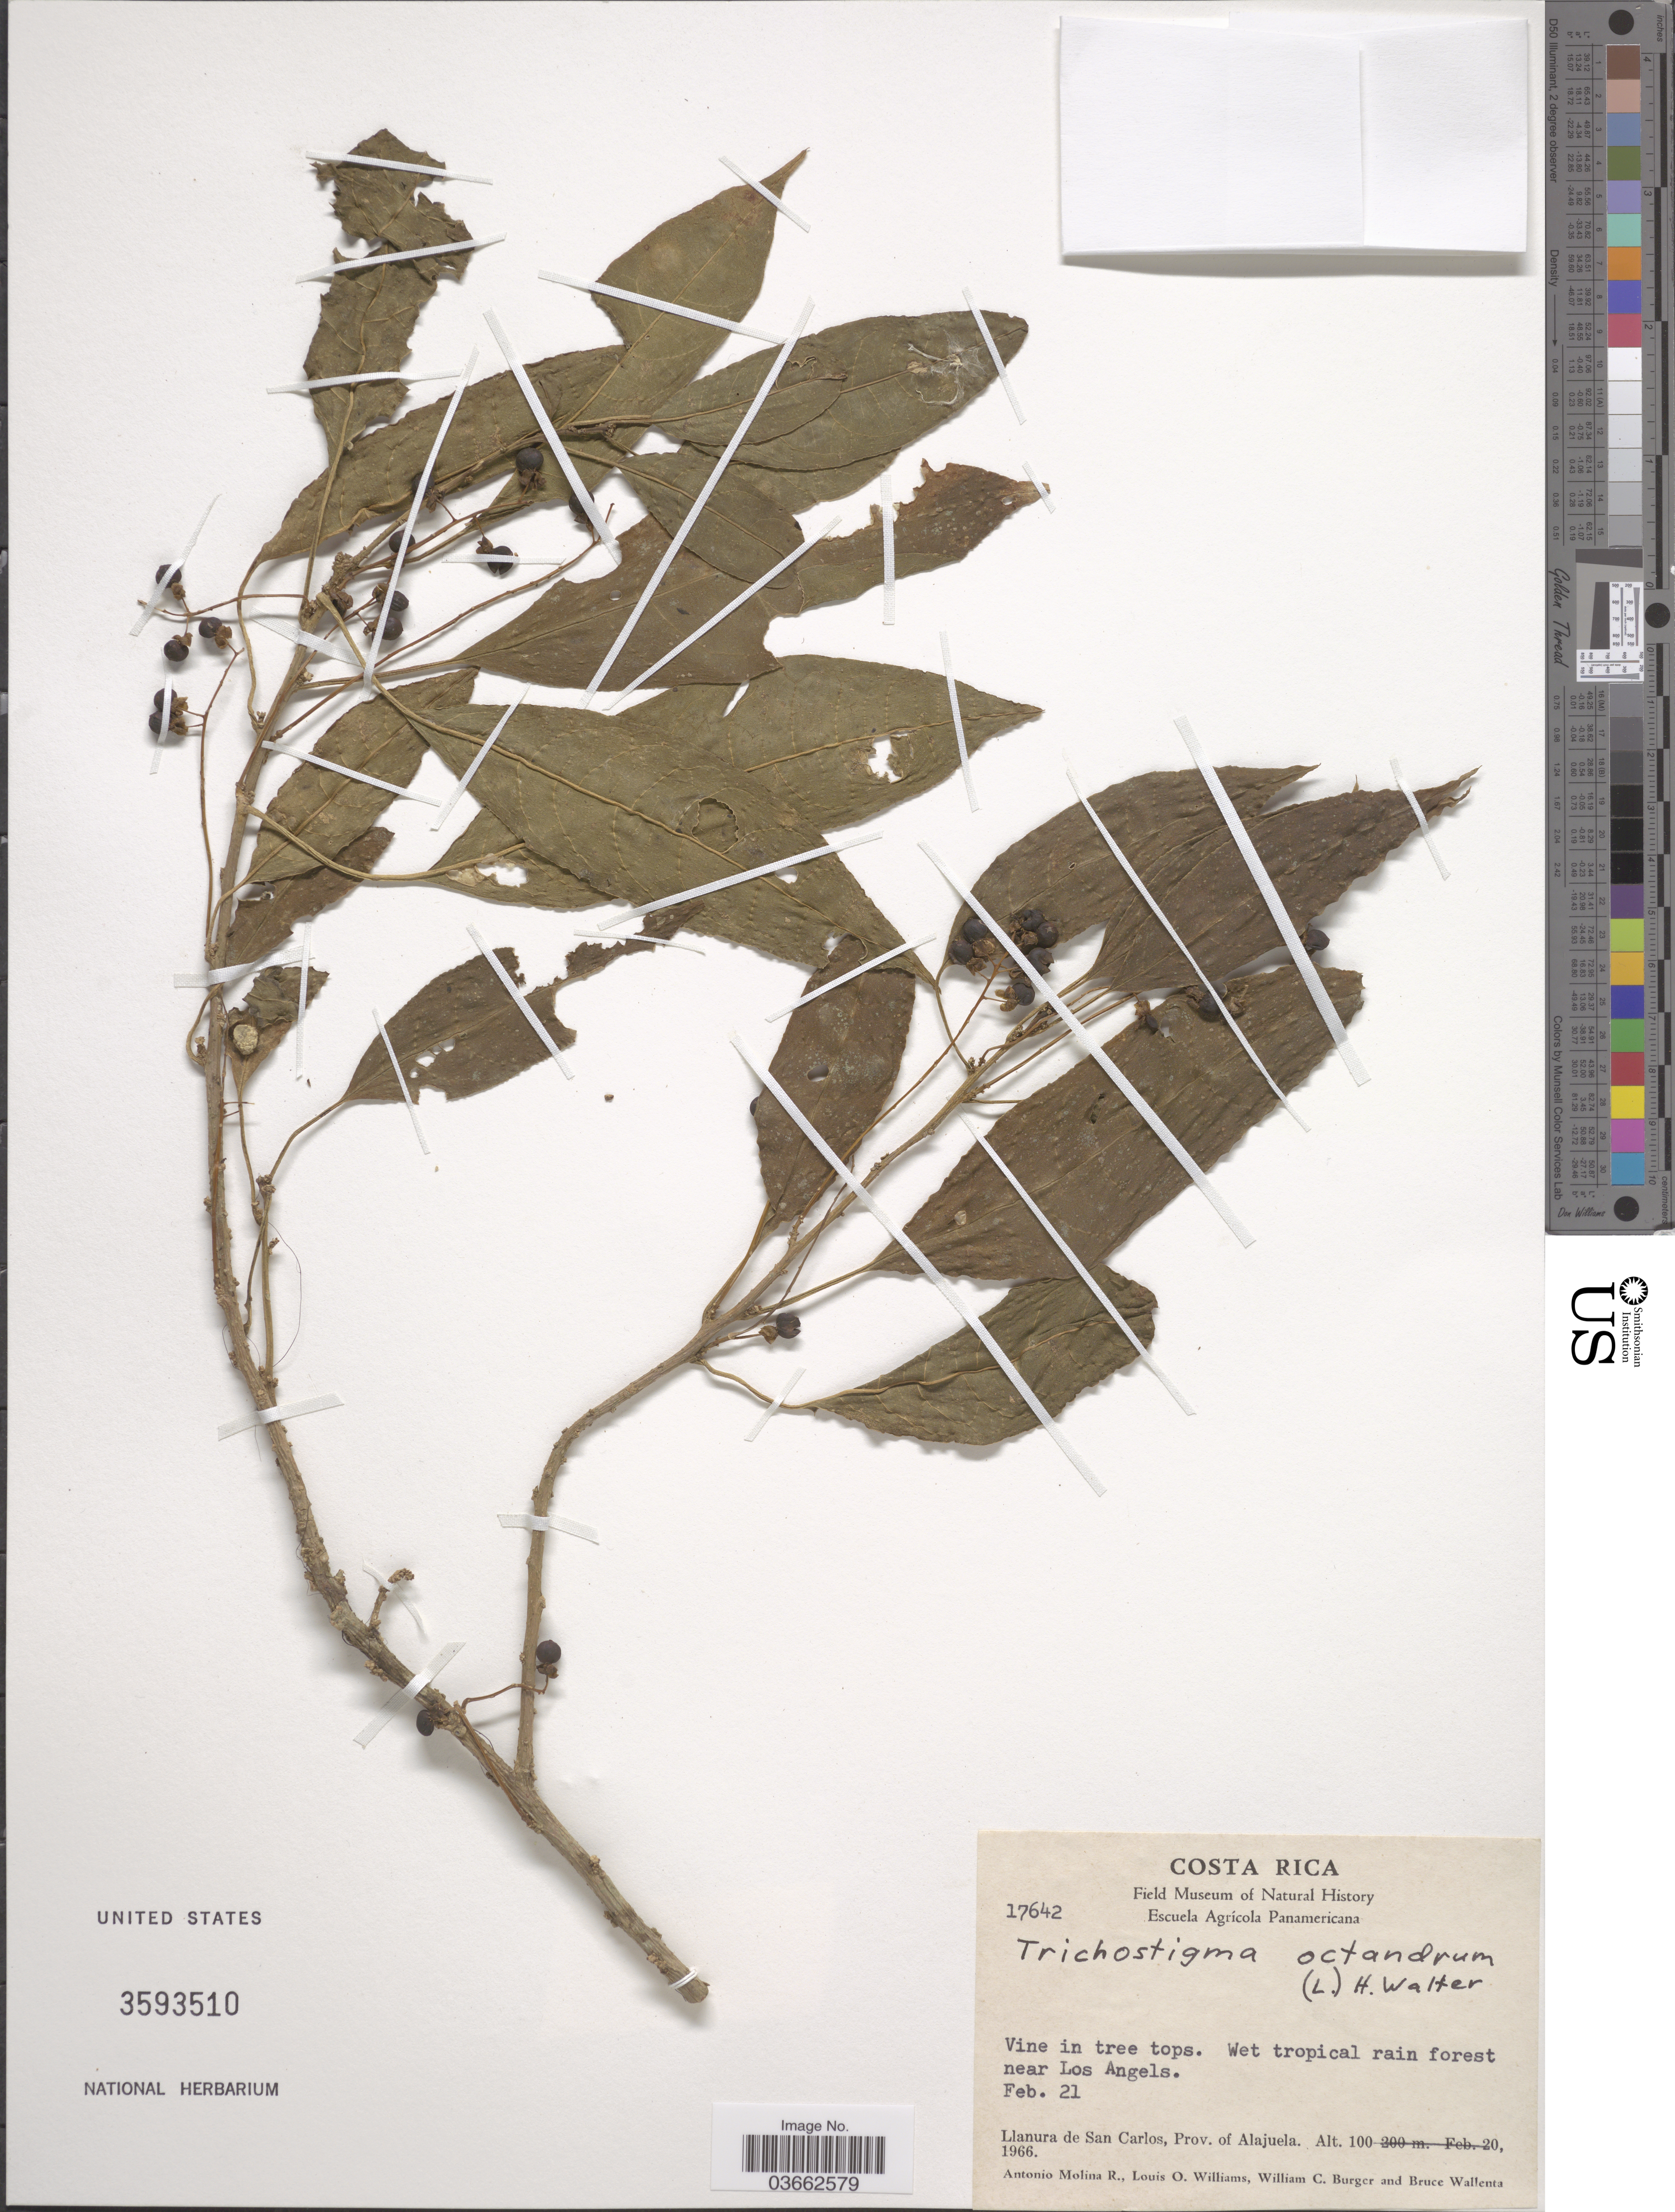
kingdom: Plantae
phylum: Tracheophyta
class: Magnoliopsida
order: Caryophyllales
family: Phytolaccaceae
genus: Trichostigma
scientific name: Trichostigma octandrum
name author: (L.) H. Walter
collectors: A. Molina R., L. O. Williams, W. Burger & B. Wallenta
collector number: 17642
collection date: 1966-02-21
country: Costa Rica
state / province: Alajuela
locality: Wet tropical rain forest near Los Angels. Llanura de San Carlos.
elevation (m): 100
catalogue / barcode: US 3593510